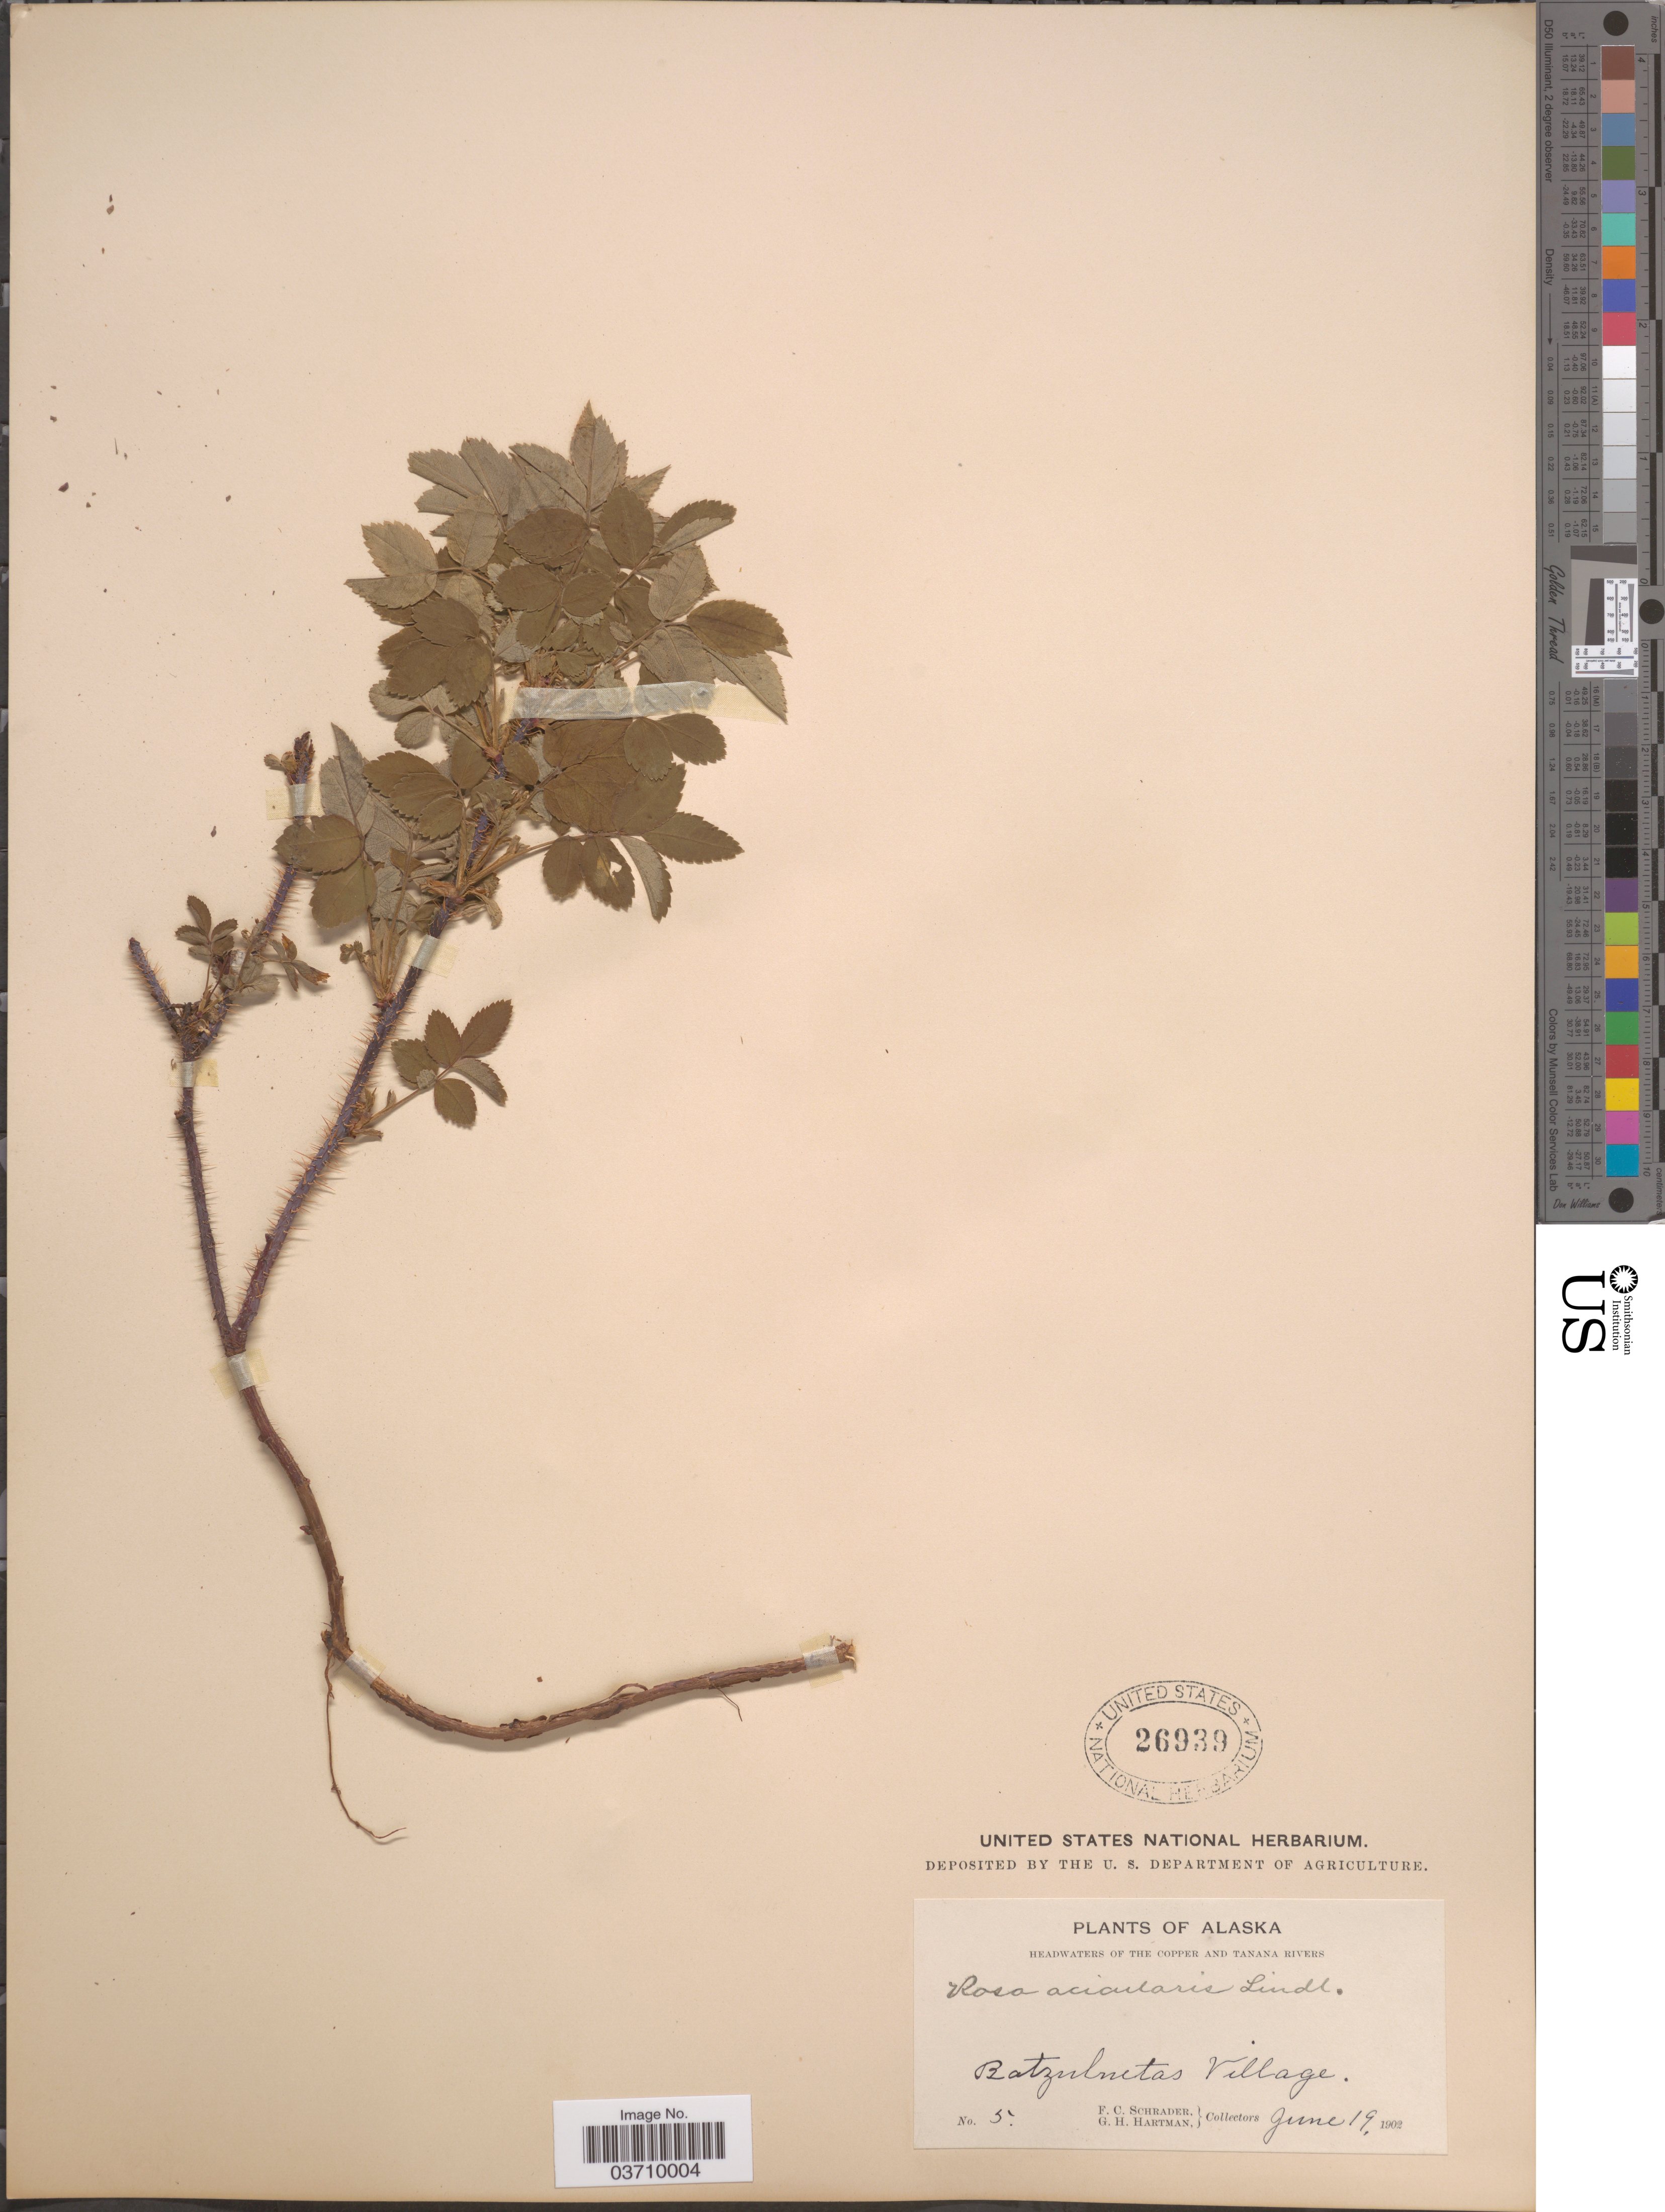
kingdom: Plantae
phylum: Tracheophyta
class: Magnoliopsida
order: Rosales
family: Rosaceae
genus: Rosa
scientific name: Rosa acicularis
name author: Lindl.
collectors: F. C. Schrader & G. H. Hartman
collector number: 5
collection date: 1902-06-19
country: United States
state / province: Alaska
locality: Headwaters of the Copper and Tanana Rivers. Batzulnetas Village.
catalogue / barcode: US 26939